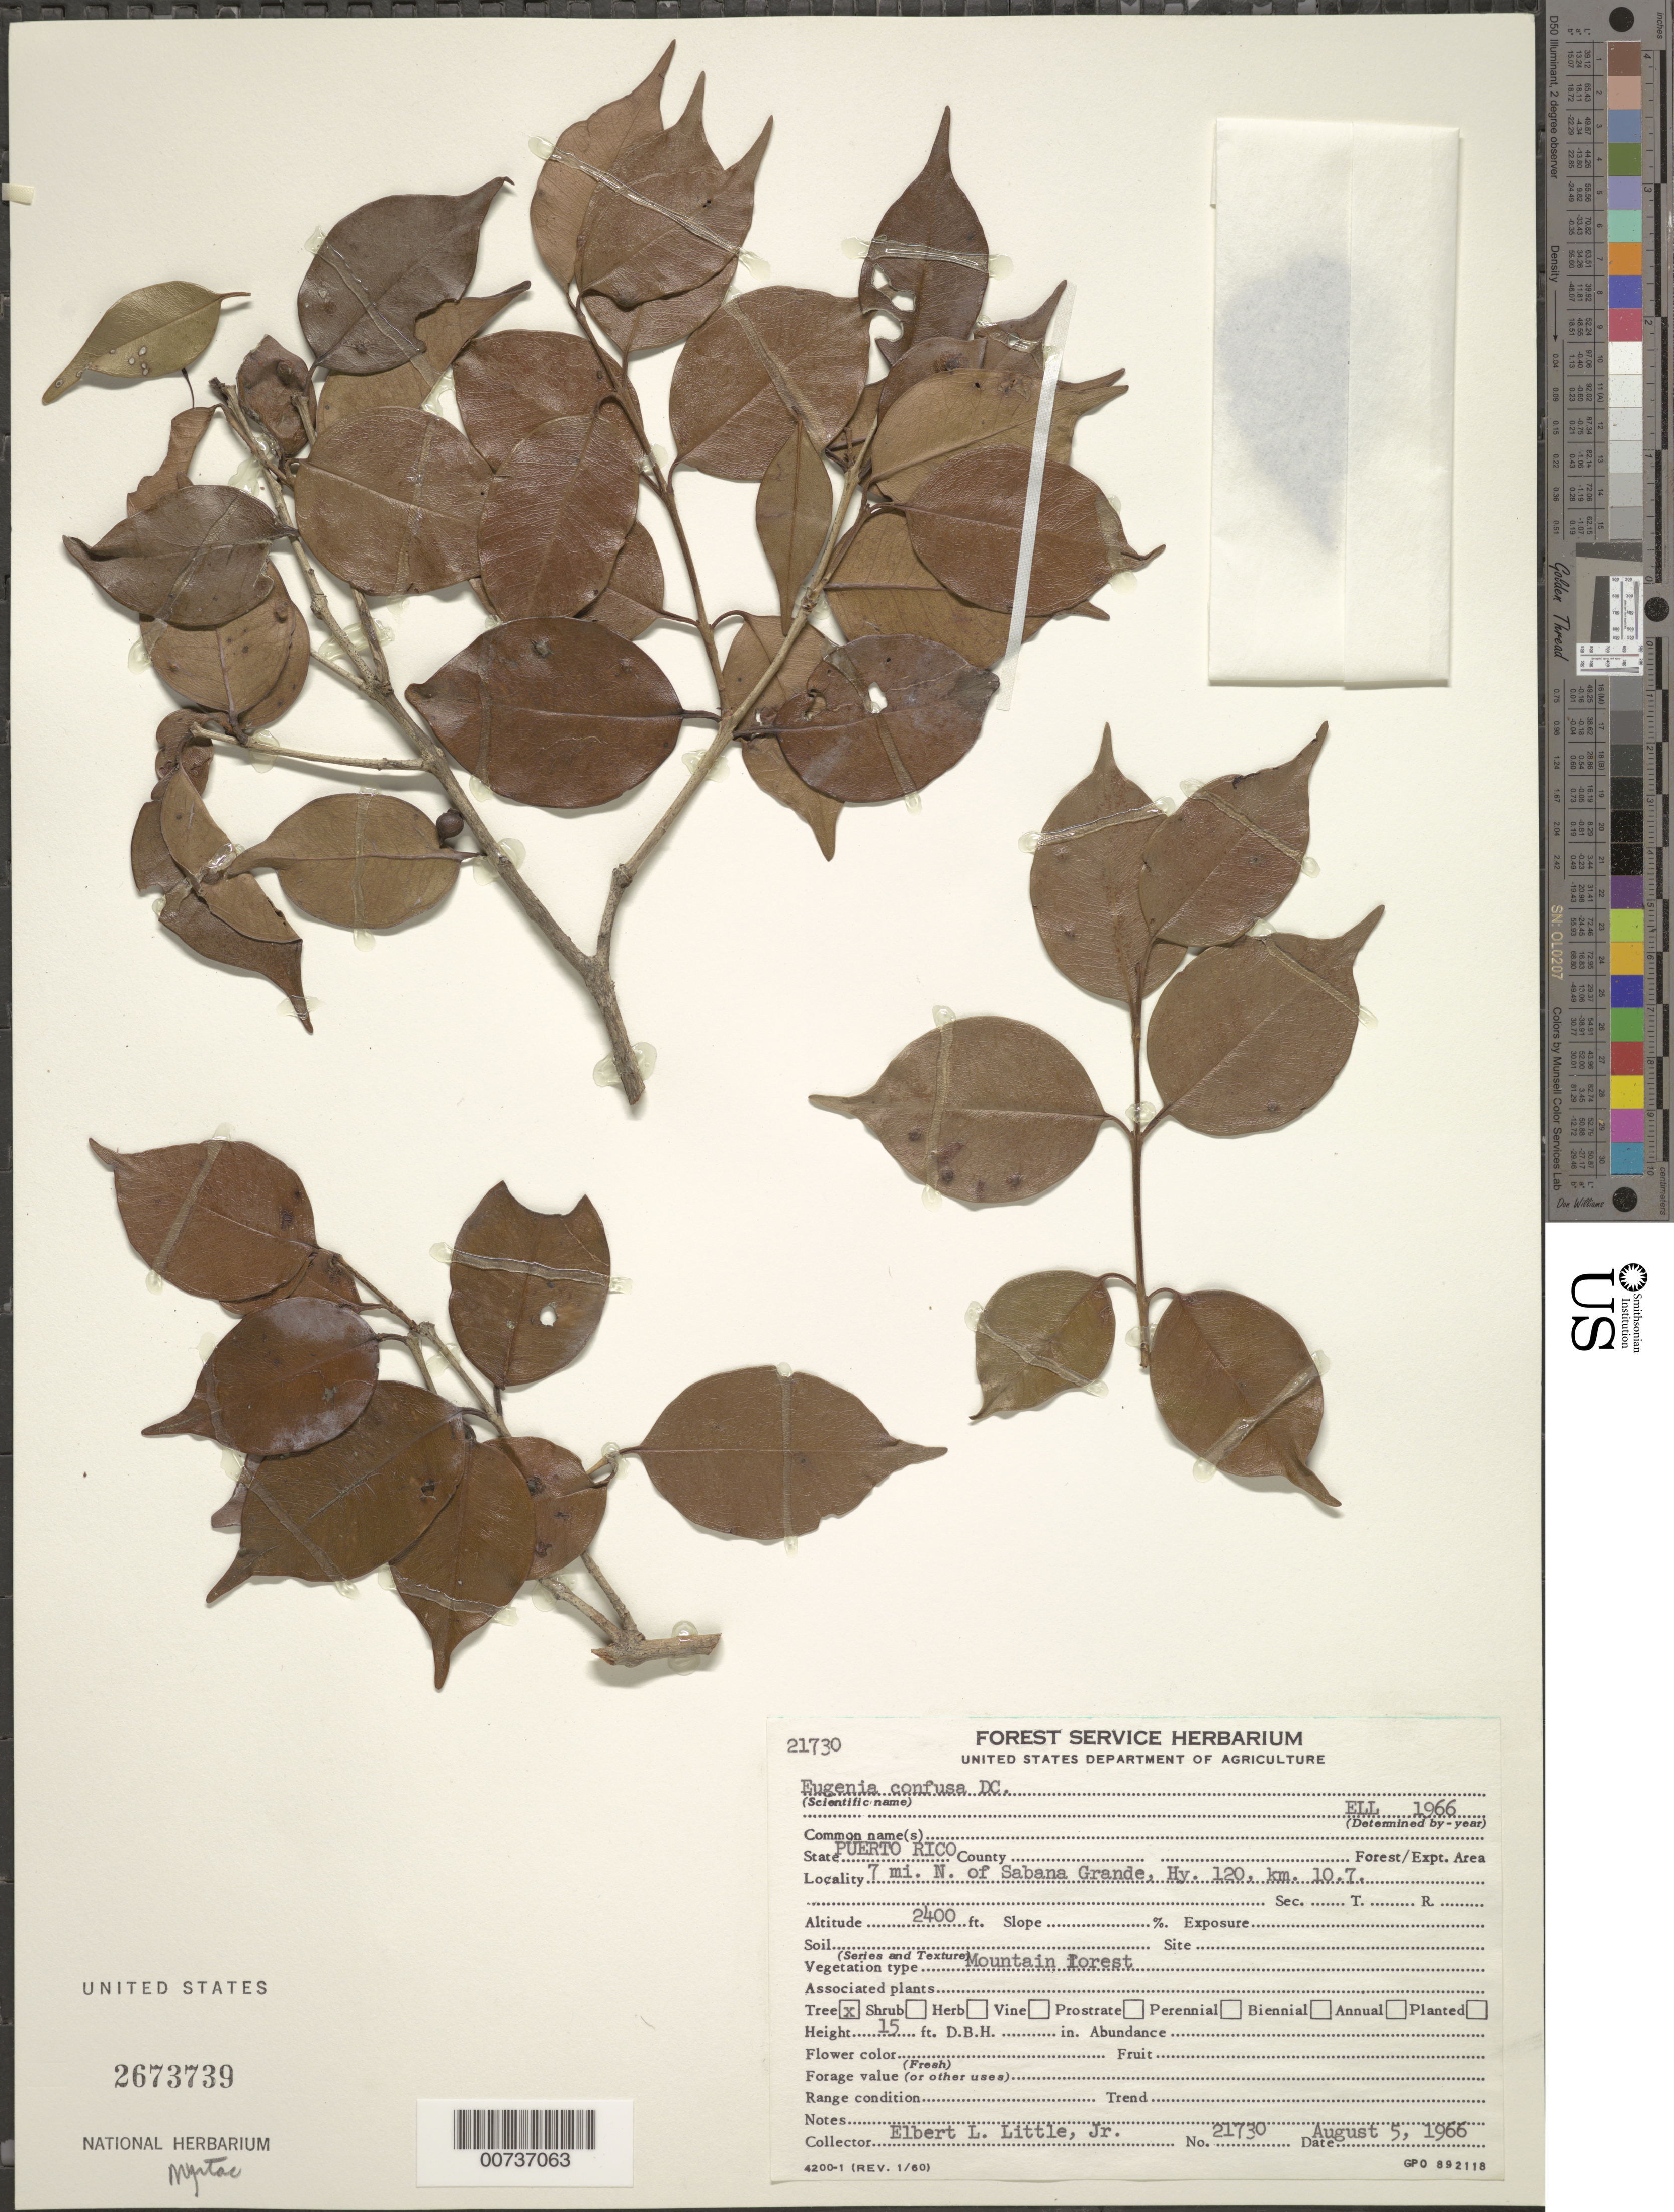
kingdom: Plantae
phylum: Tracheophyta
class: Magnoliopsida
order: Myrtales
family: Myrtaceae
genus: Eugenia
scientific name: Eugenia confusa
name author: DC.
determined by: Little, Elbert L., Jr., (FSSR), United States Department of Agriculture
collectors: E. L. Little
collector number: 21730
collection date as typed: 05 Aug 1966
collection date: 1966-08-05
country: Puerto Rico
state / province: Sabana Grande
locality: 7 miles N of sabana Grande, Hy. 120, km 10.7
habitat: Mountain forest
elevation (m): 732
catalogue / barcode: US 2673739